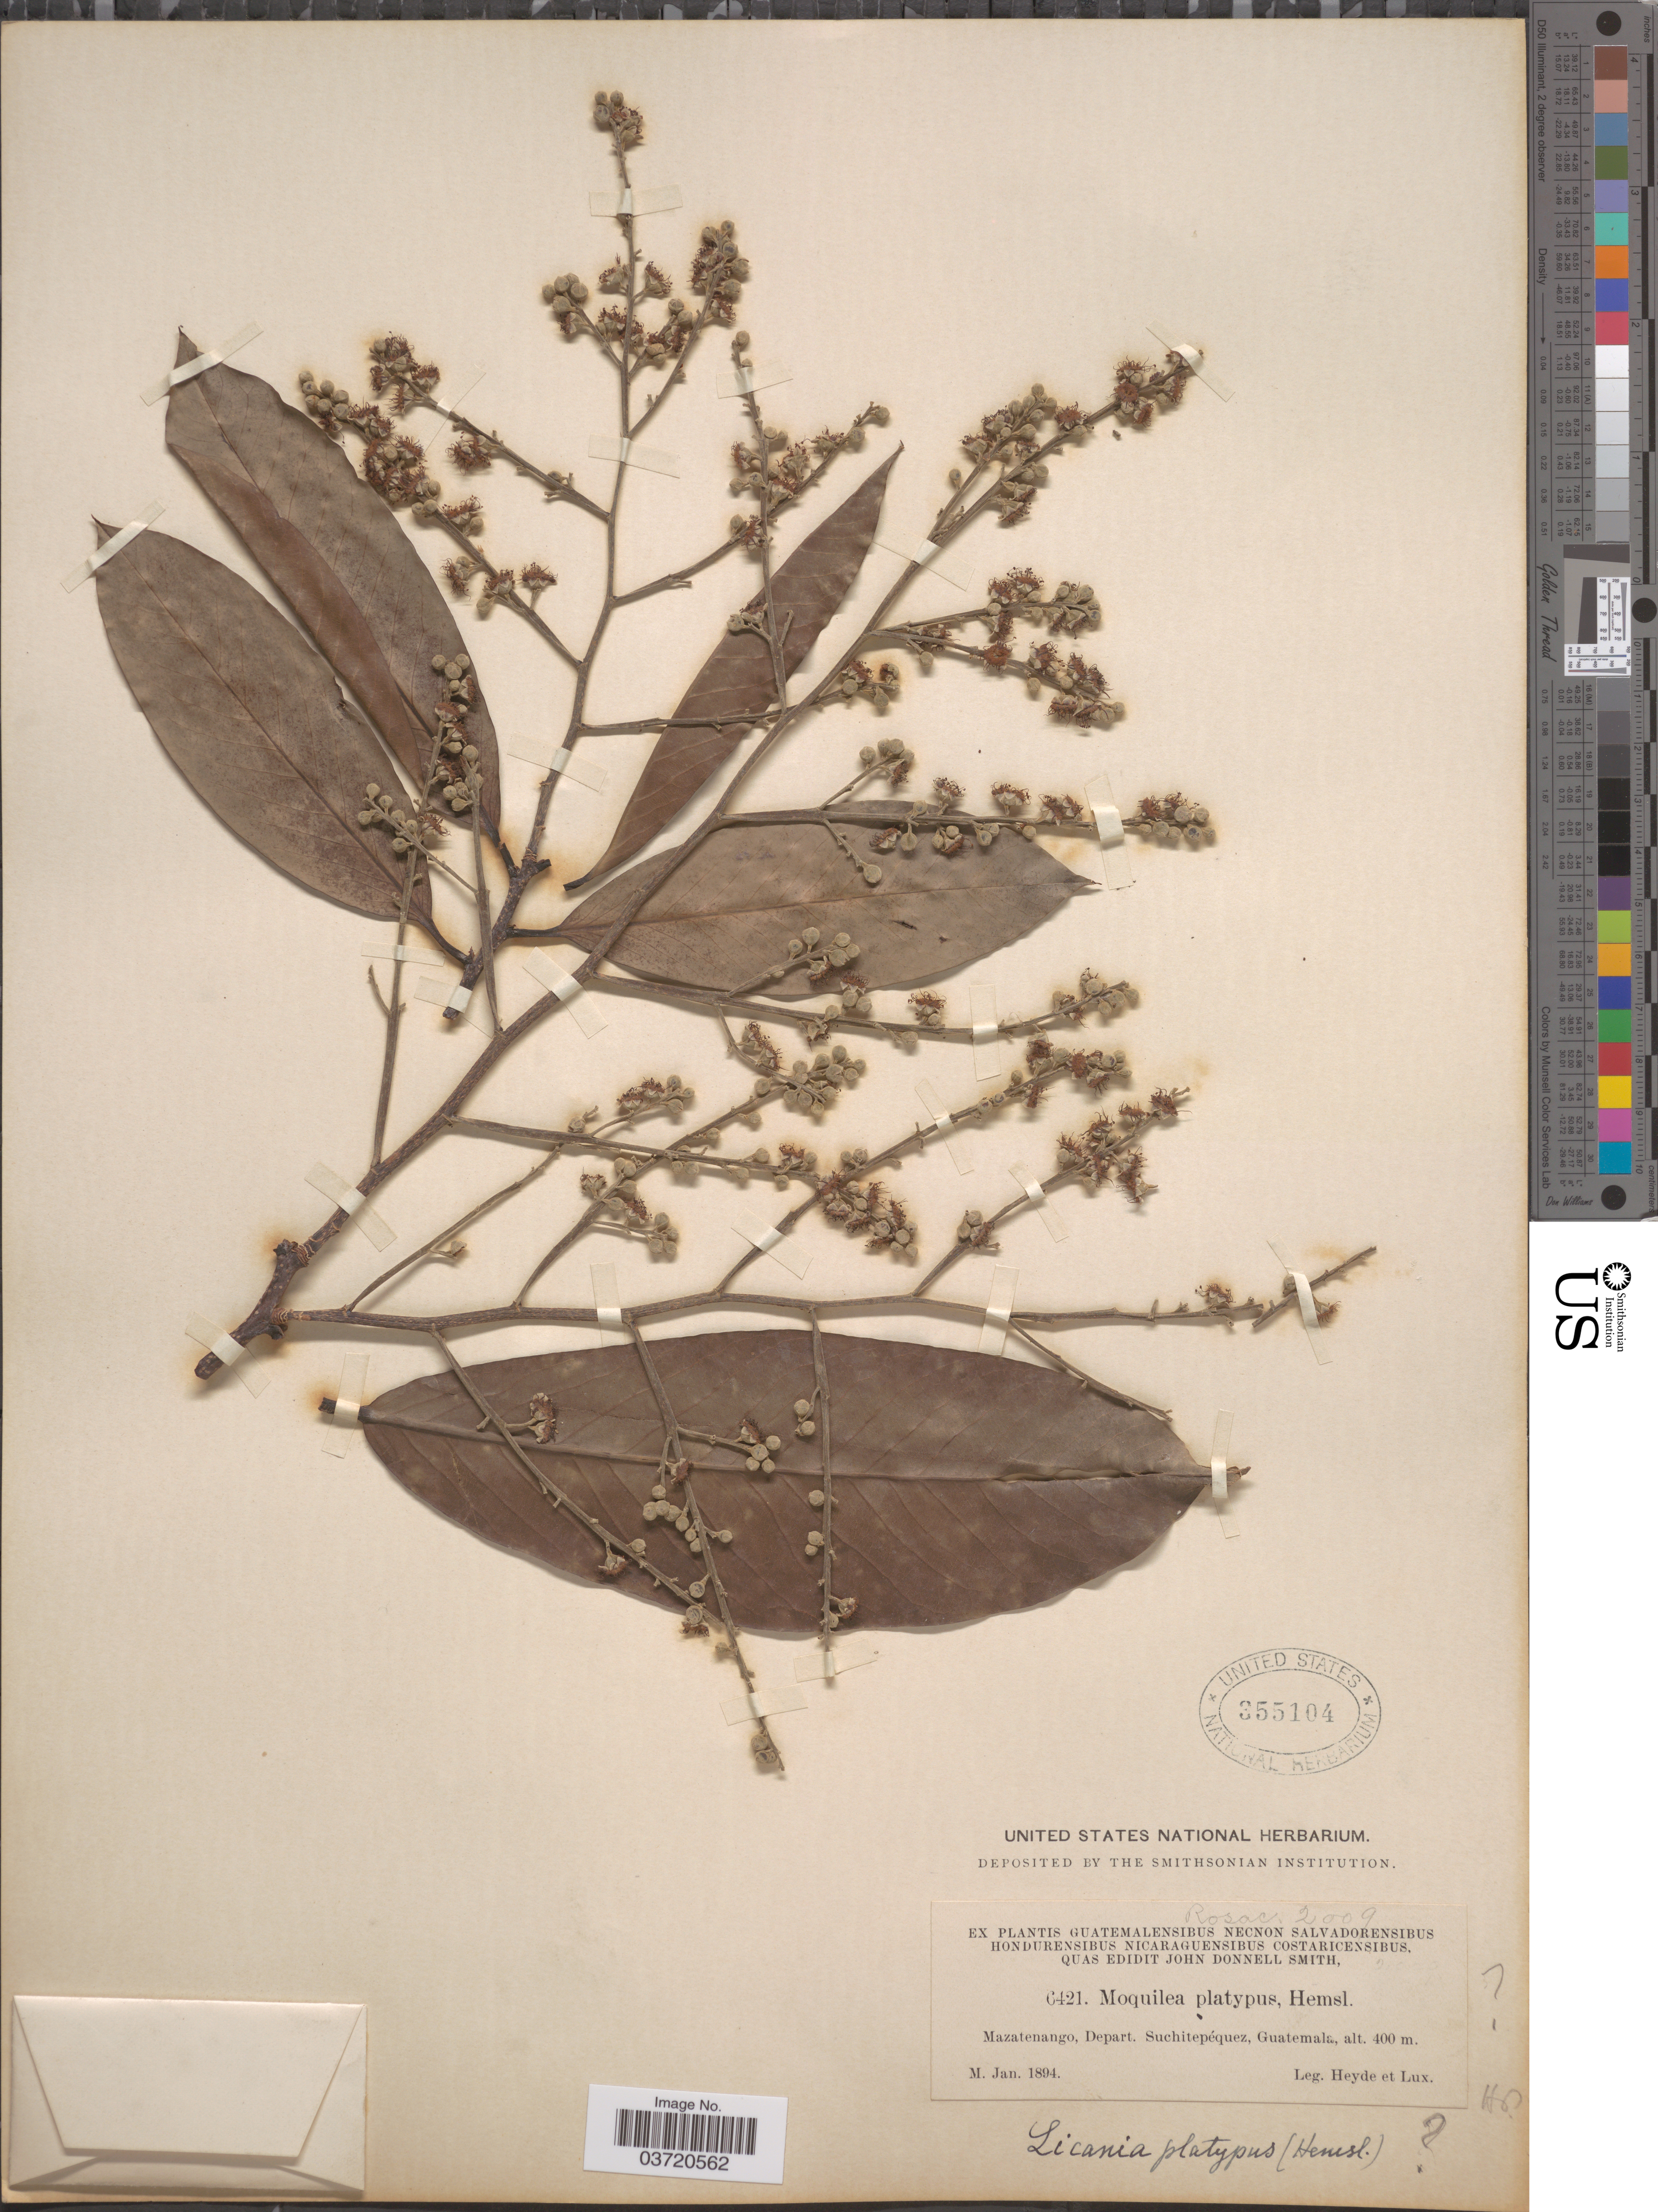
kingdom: Plantae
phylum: Tracheophyta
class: Magnoliopsida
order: Malpighiales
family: Chrysobalanaceae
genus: Moquilea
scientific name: Moquilea platypus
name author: Hemsl.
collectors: Heyde & Lux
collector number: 6421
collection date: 1894-01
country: Guatemala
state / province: Suchitepequez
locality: Mazatenango, Depart. Suchitepéquez.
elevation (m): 400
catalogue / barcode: US 355104